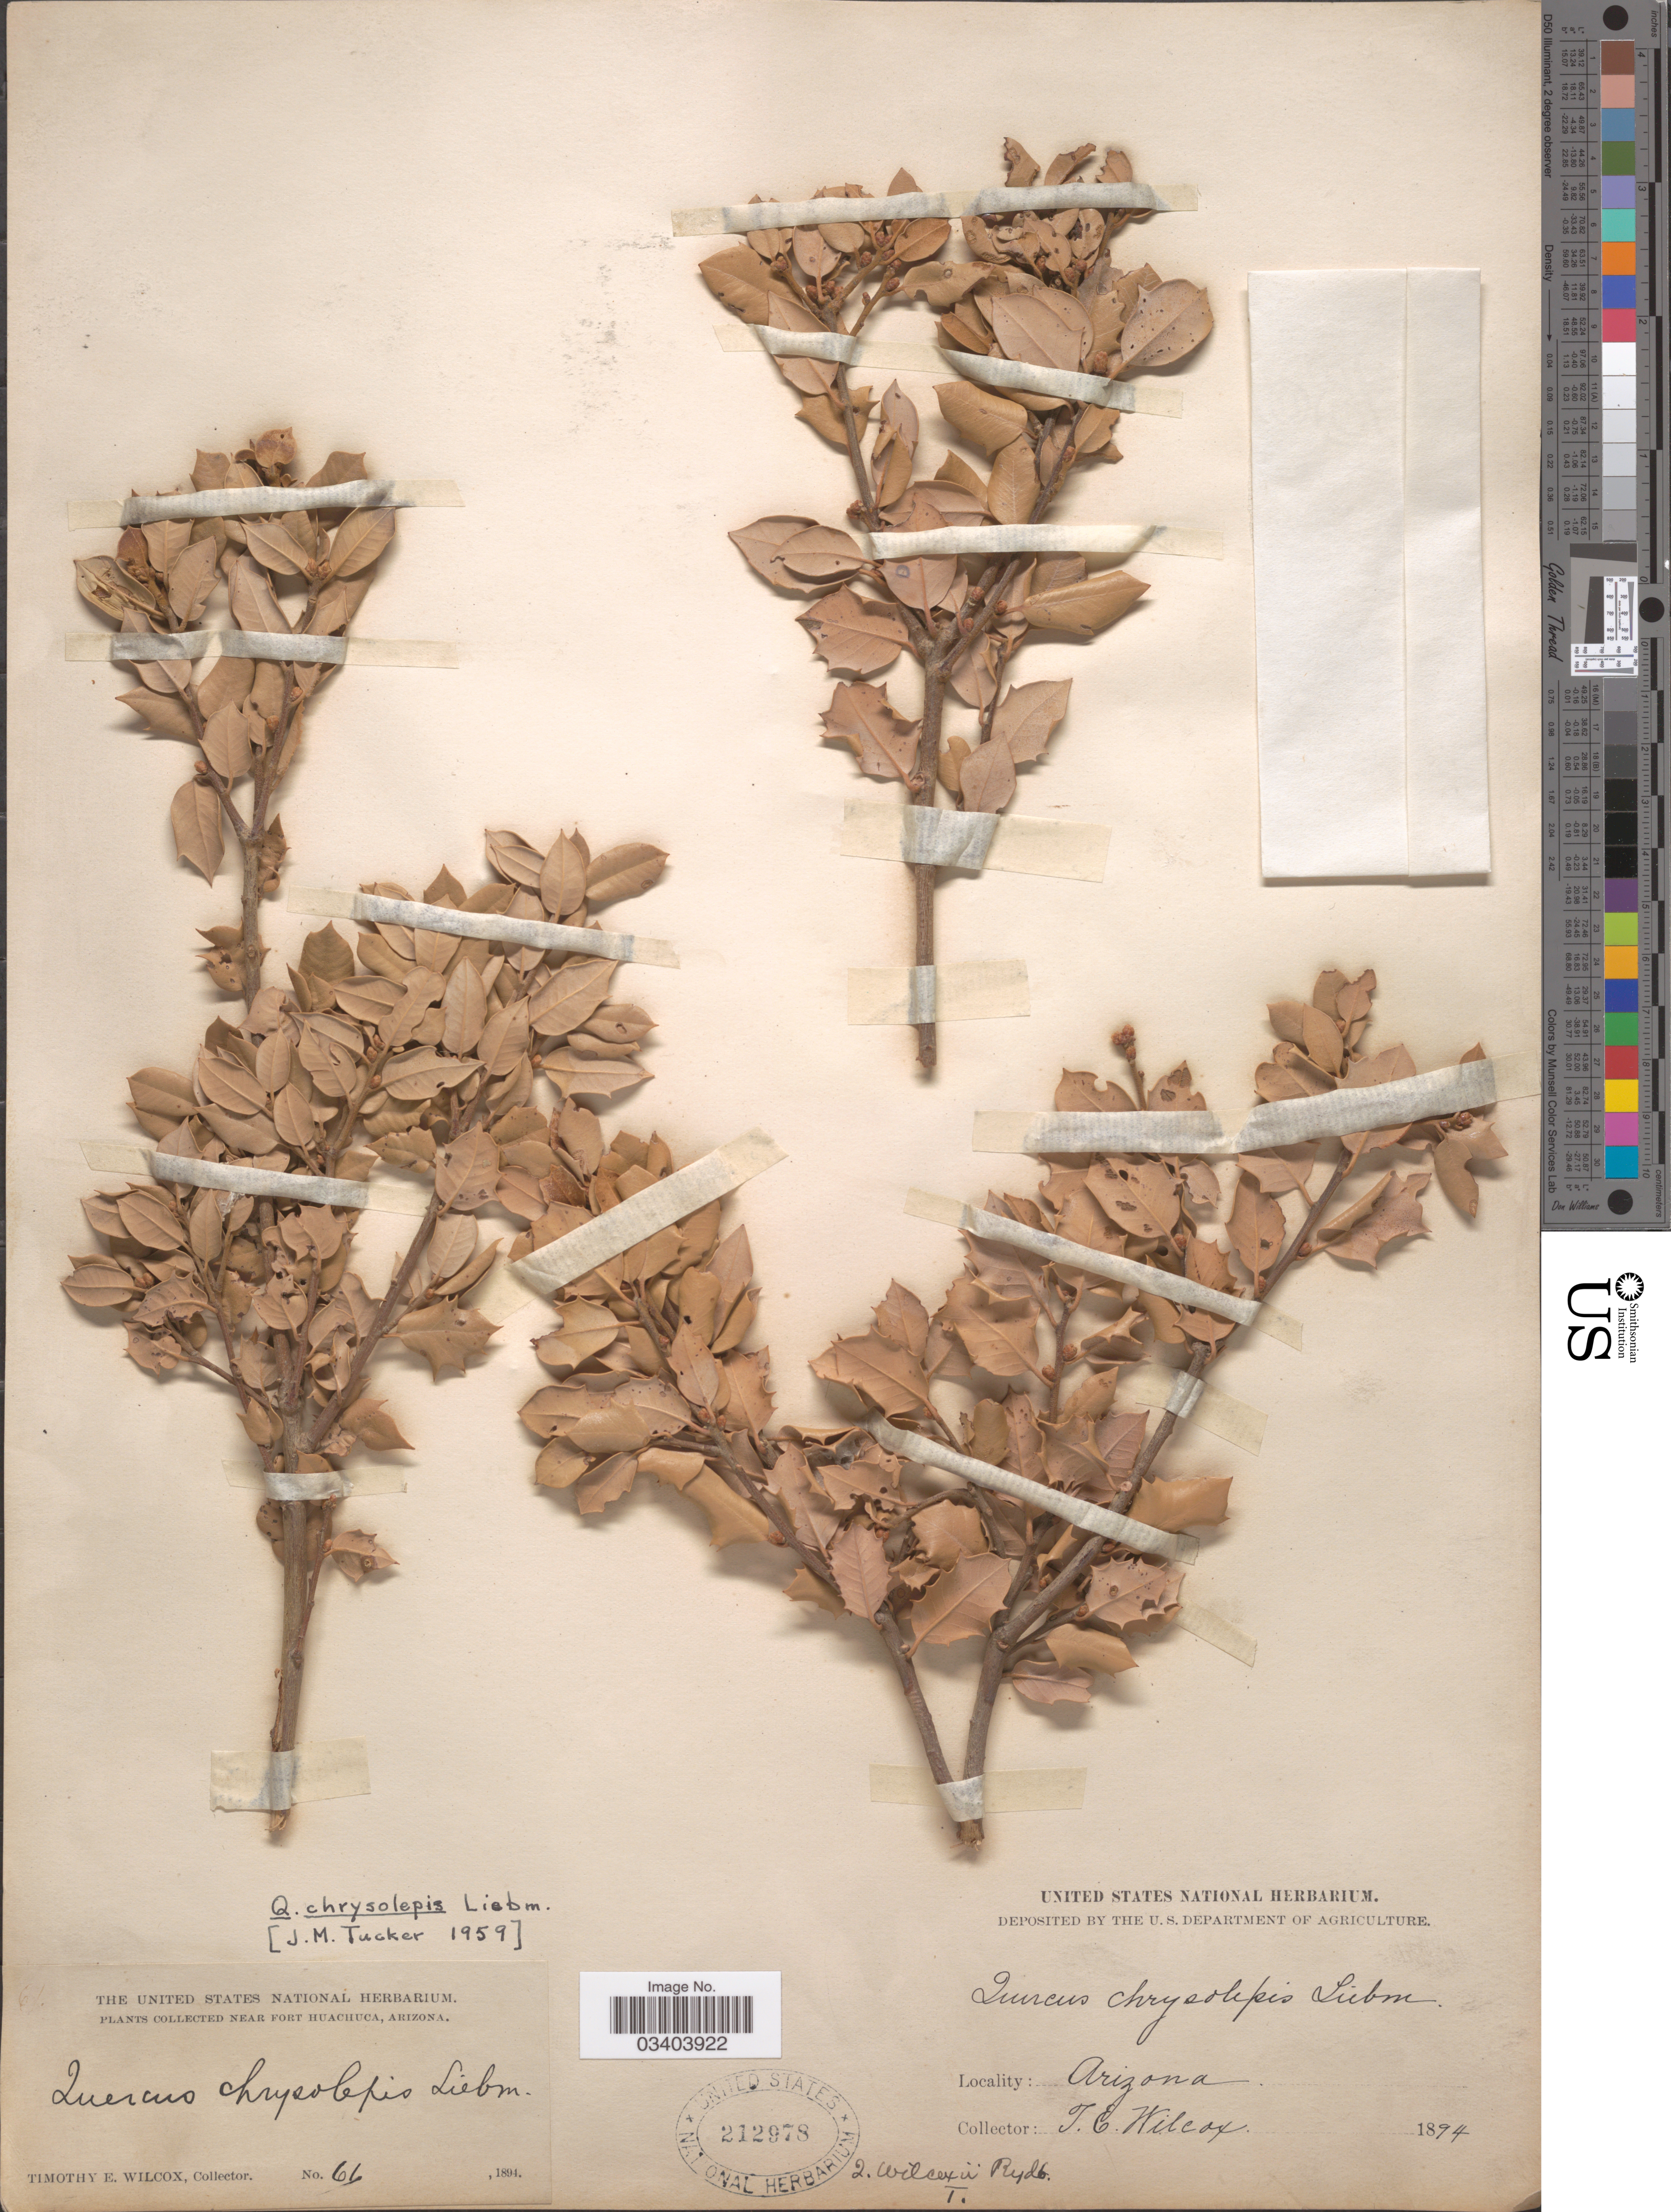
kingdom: Plantae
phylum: Tracheophyta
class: Magnoliopsida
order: Fagales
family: Fagaceae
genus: Quercus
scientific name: Quercus chrysolepis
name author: Liebm.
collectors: T. E. Wilcox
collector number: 61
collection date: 1894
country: United States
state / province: Arizona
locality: Near Fort Huachuca.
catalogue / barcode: US 212978